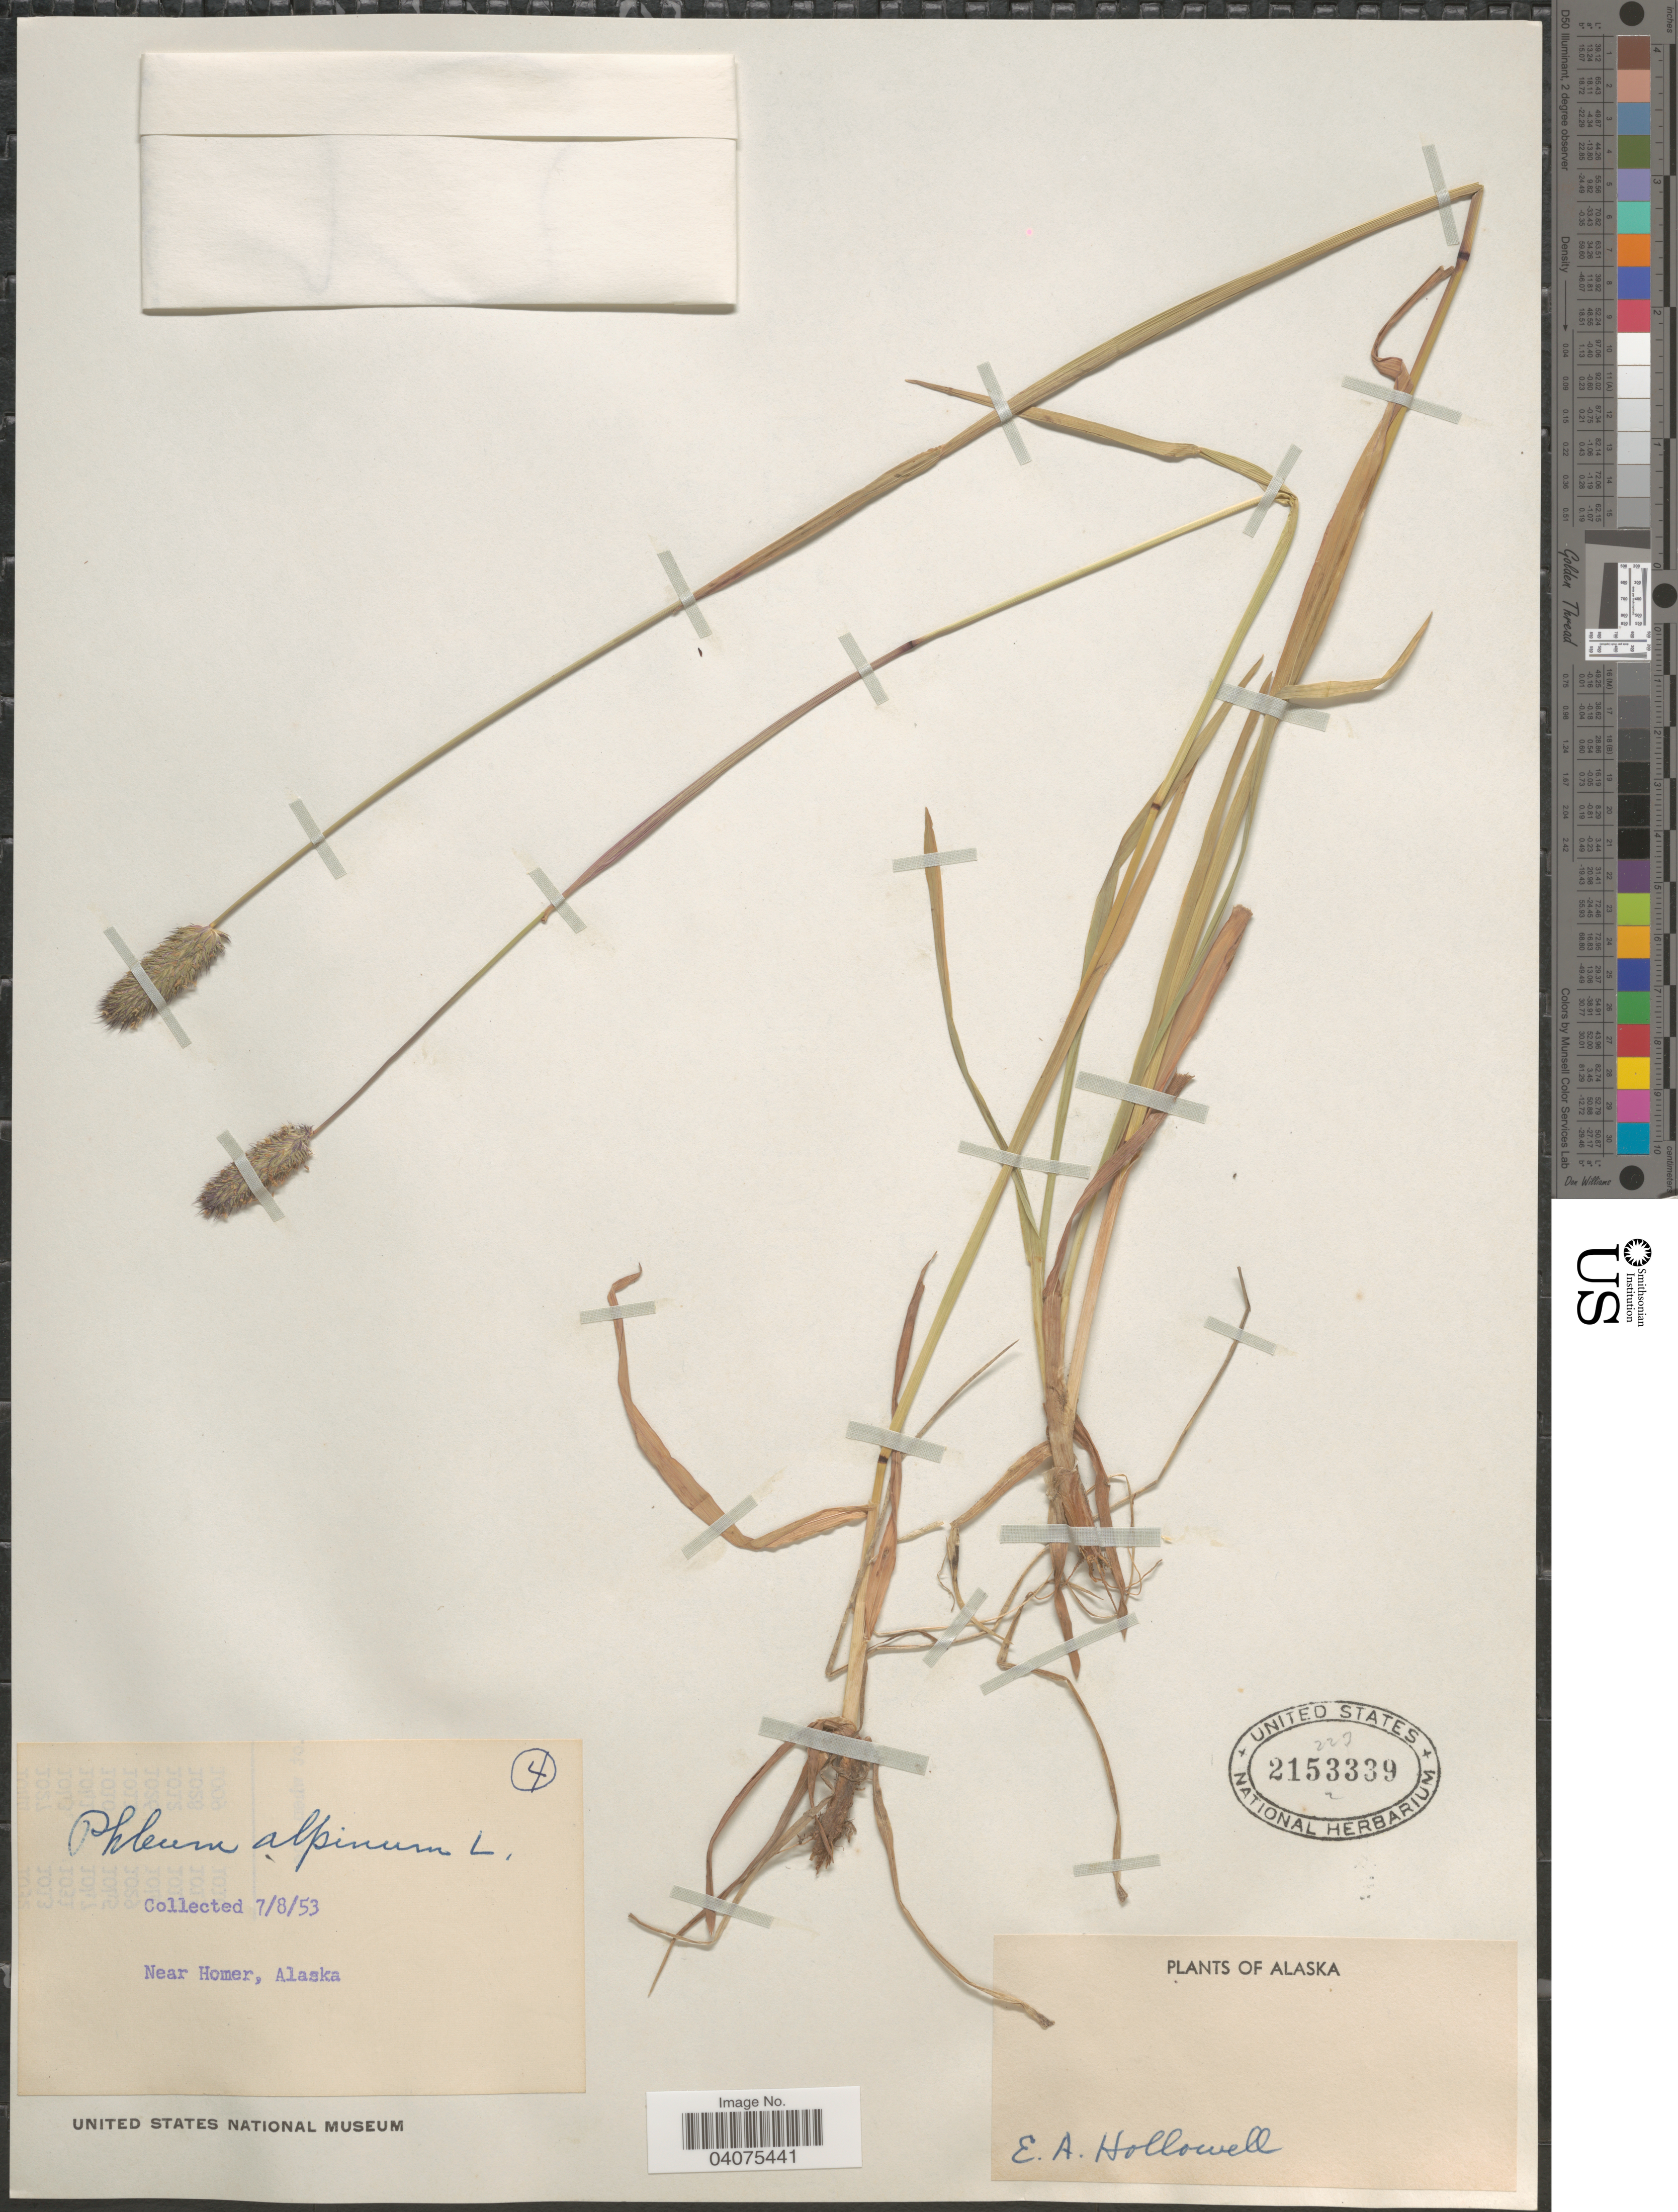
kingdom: Plantae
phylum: Tracheophyta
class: Liliopsida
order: Poales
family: Poaceae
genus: Phleum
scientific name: Phleum alpinum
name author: L.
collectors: E. Hollowell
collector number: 4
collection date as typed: Transcribed d/m/y: 7/8/53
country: United States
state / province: Alaska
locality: Near Homer.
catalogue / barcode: US 2153339